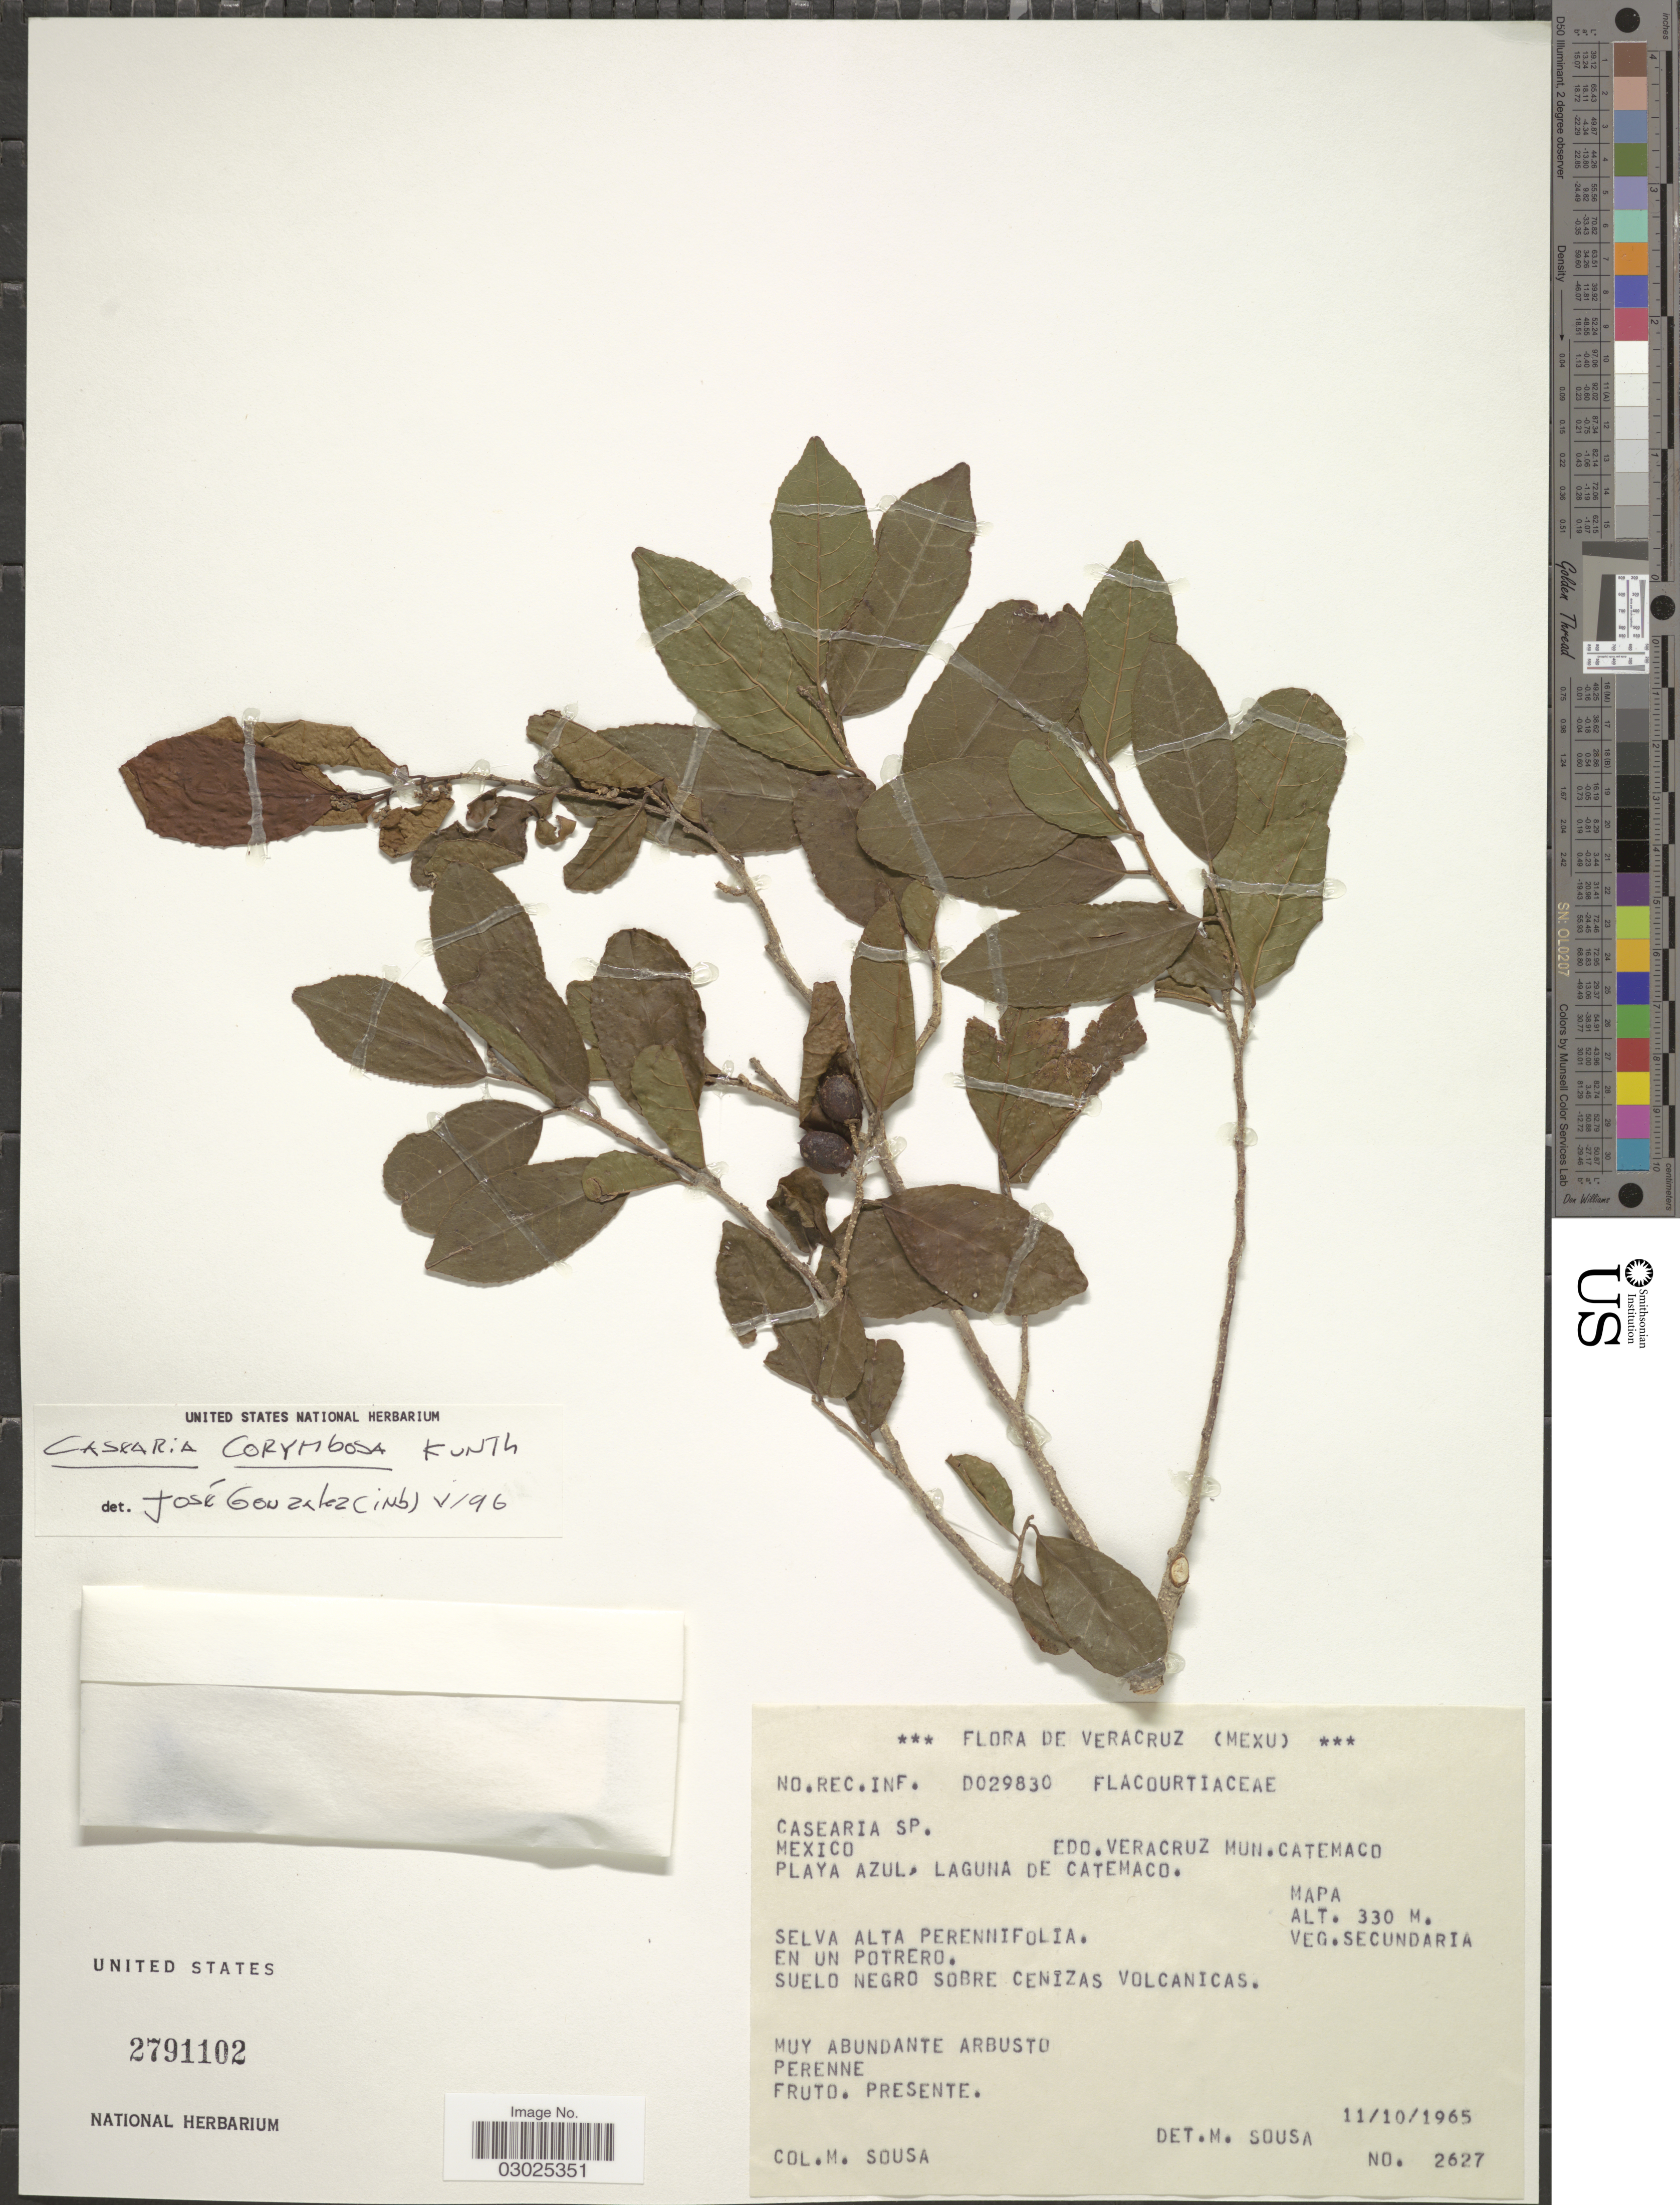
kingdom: Plantae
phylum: Tracheophyta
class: Magnoliopsida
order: Malpighiales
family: Salicaceae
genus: Casearia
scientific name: Casearia corymbosa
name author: Kunth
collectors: M. Sousa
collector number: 2627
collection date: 1965-10-11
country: Mexico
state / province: Veracruz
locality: Edo. Veracruz Mun. Catemaco Playa Azul. Laguna de Catemaco.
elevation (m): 330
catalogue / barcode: US 2791102